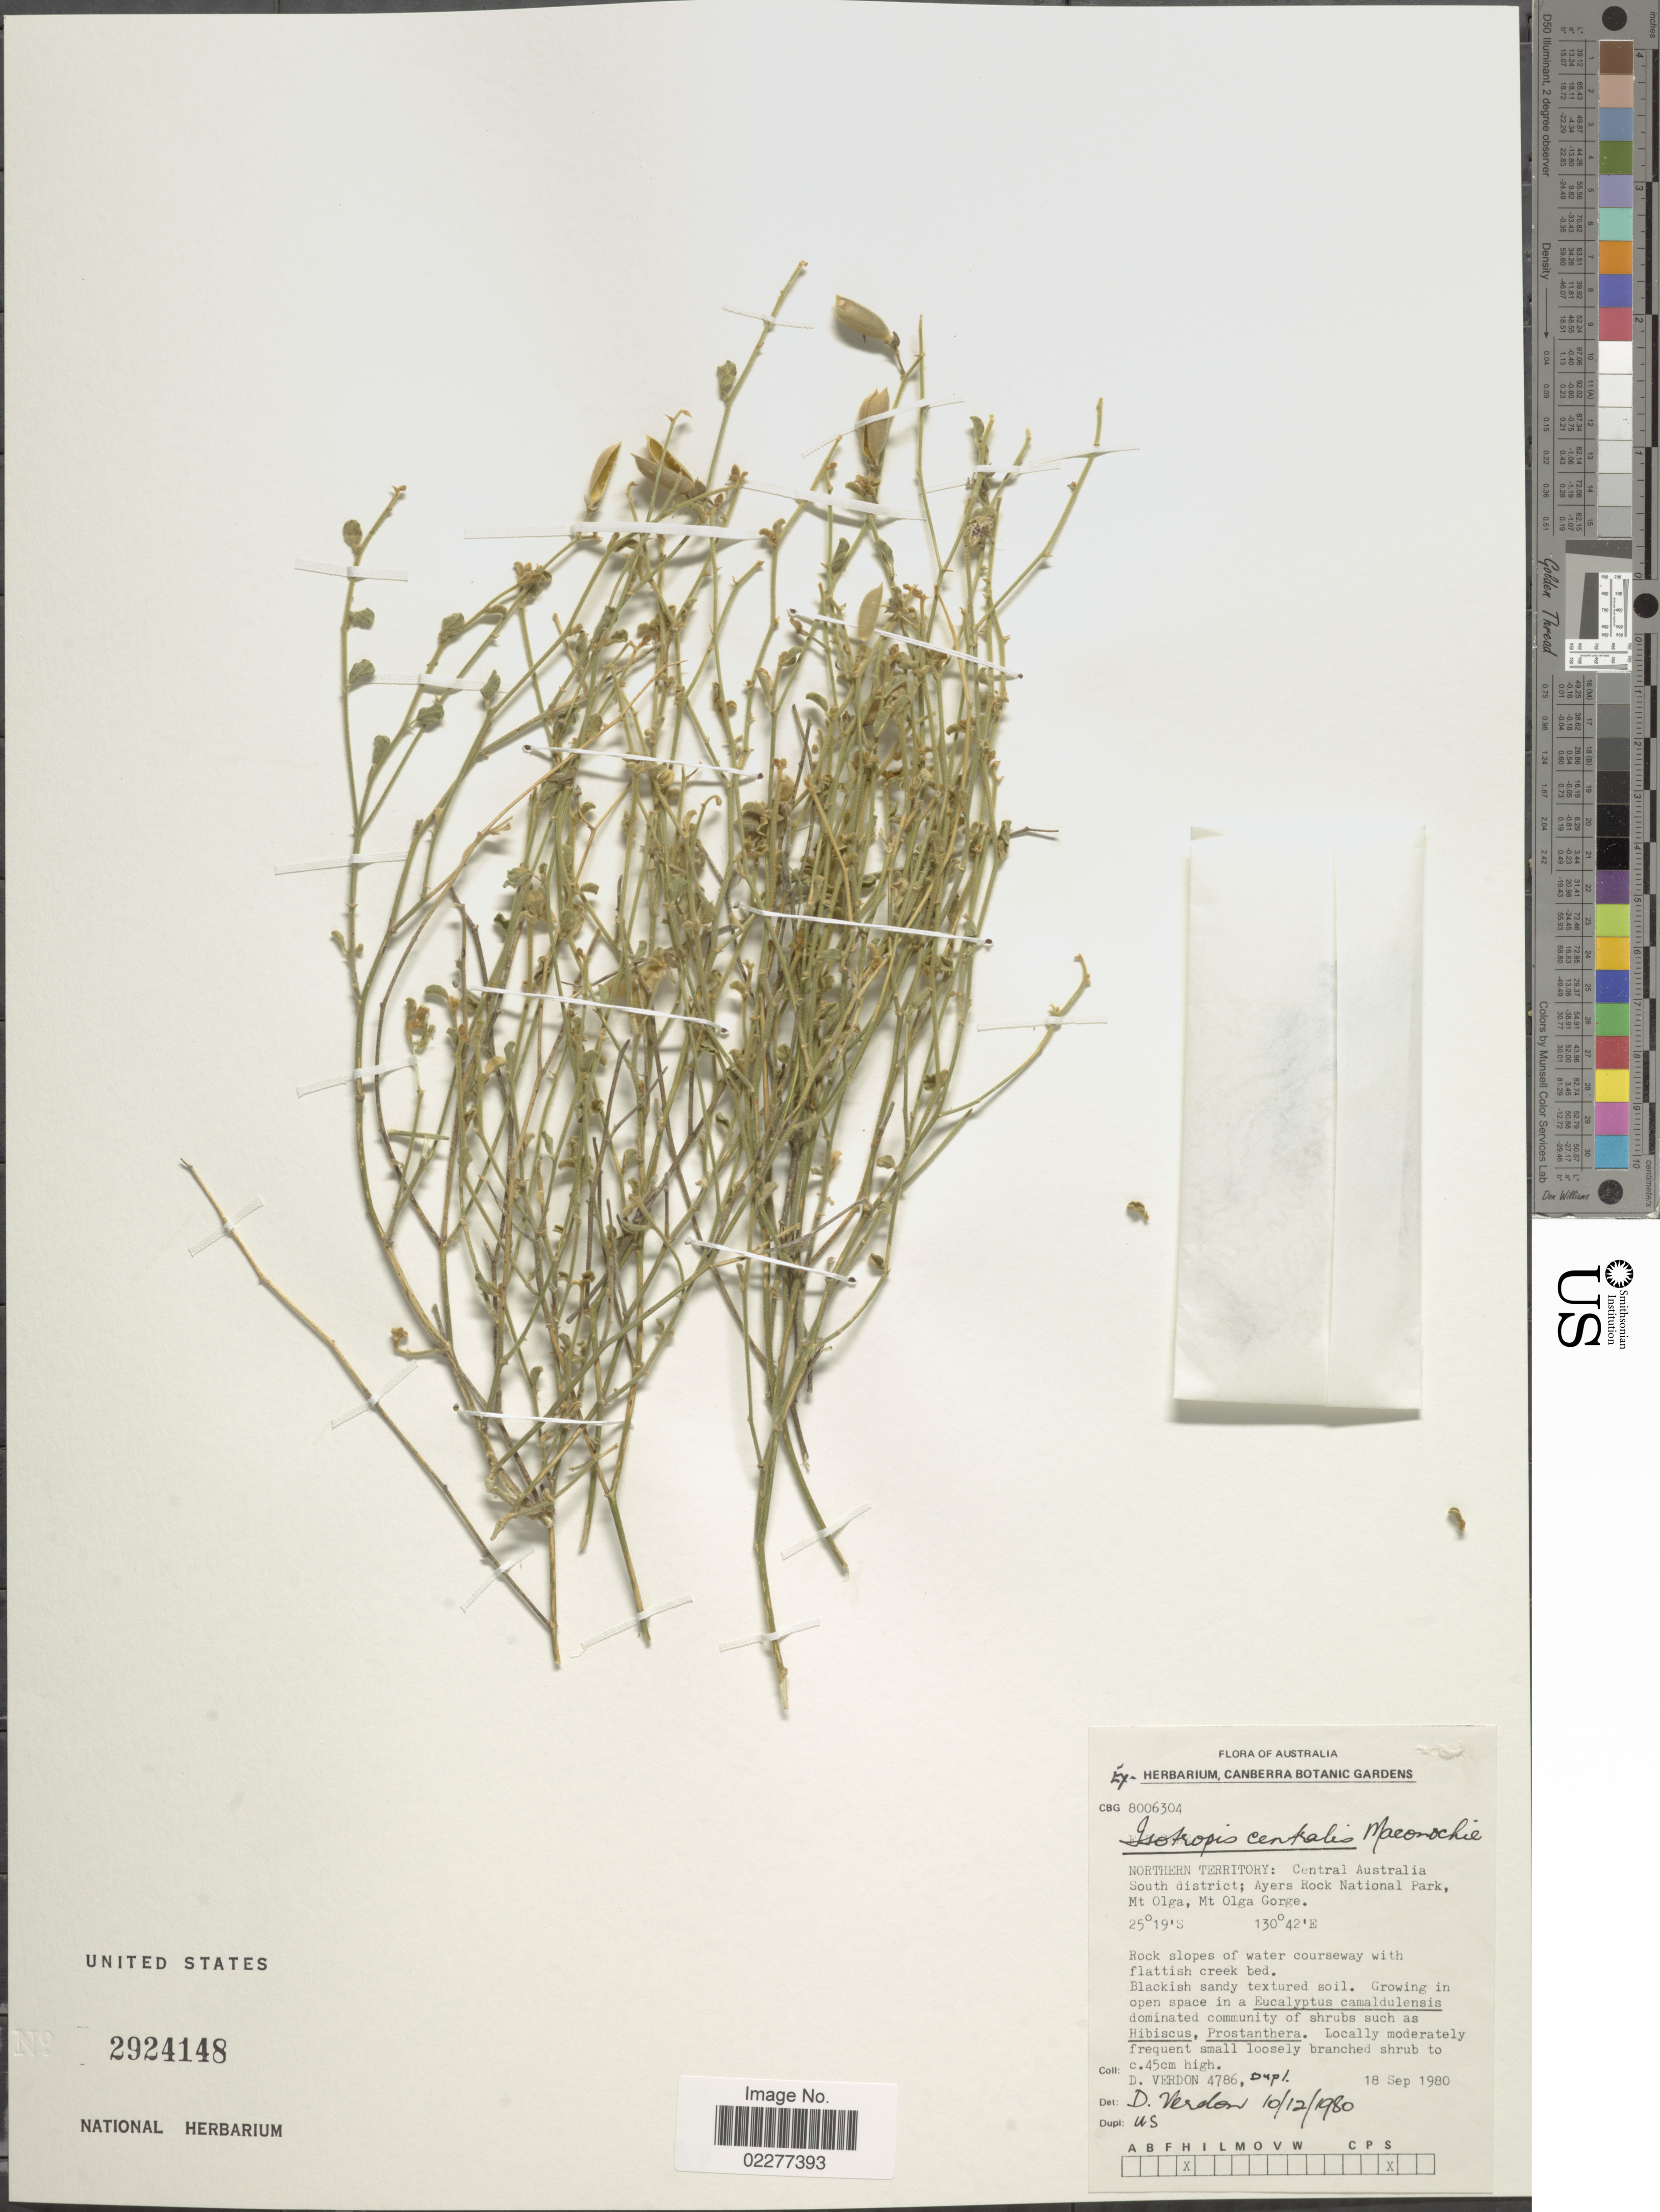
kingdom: Plantae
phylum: Tracheophyta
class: Magnoliopsida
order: Fabales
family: Fabaceae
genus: Isotropis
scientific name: Isotropis centralis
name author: Maconochie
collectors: D. Verdon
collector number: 4786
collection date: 1980-09-18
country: Australia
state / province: Northern Territory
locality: Central Australia South District; Ayers Rock National Park, Mt Olga, Mt Olga Gorge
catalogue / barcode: US 2924148